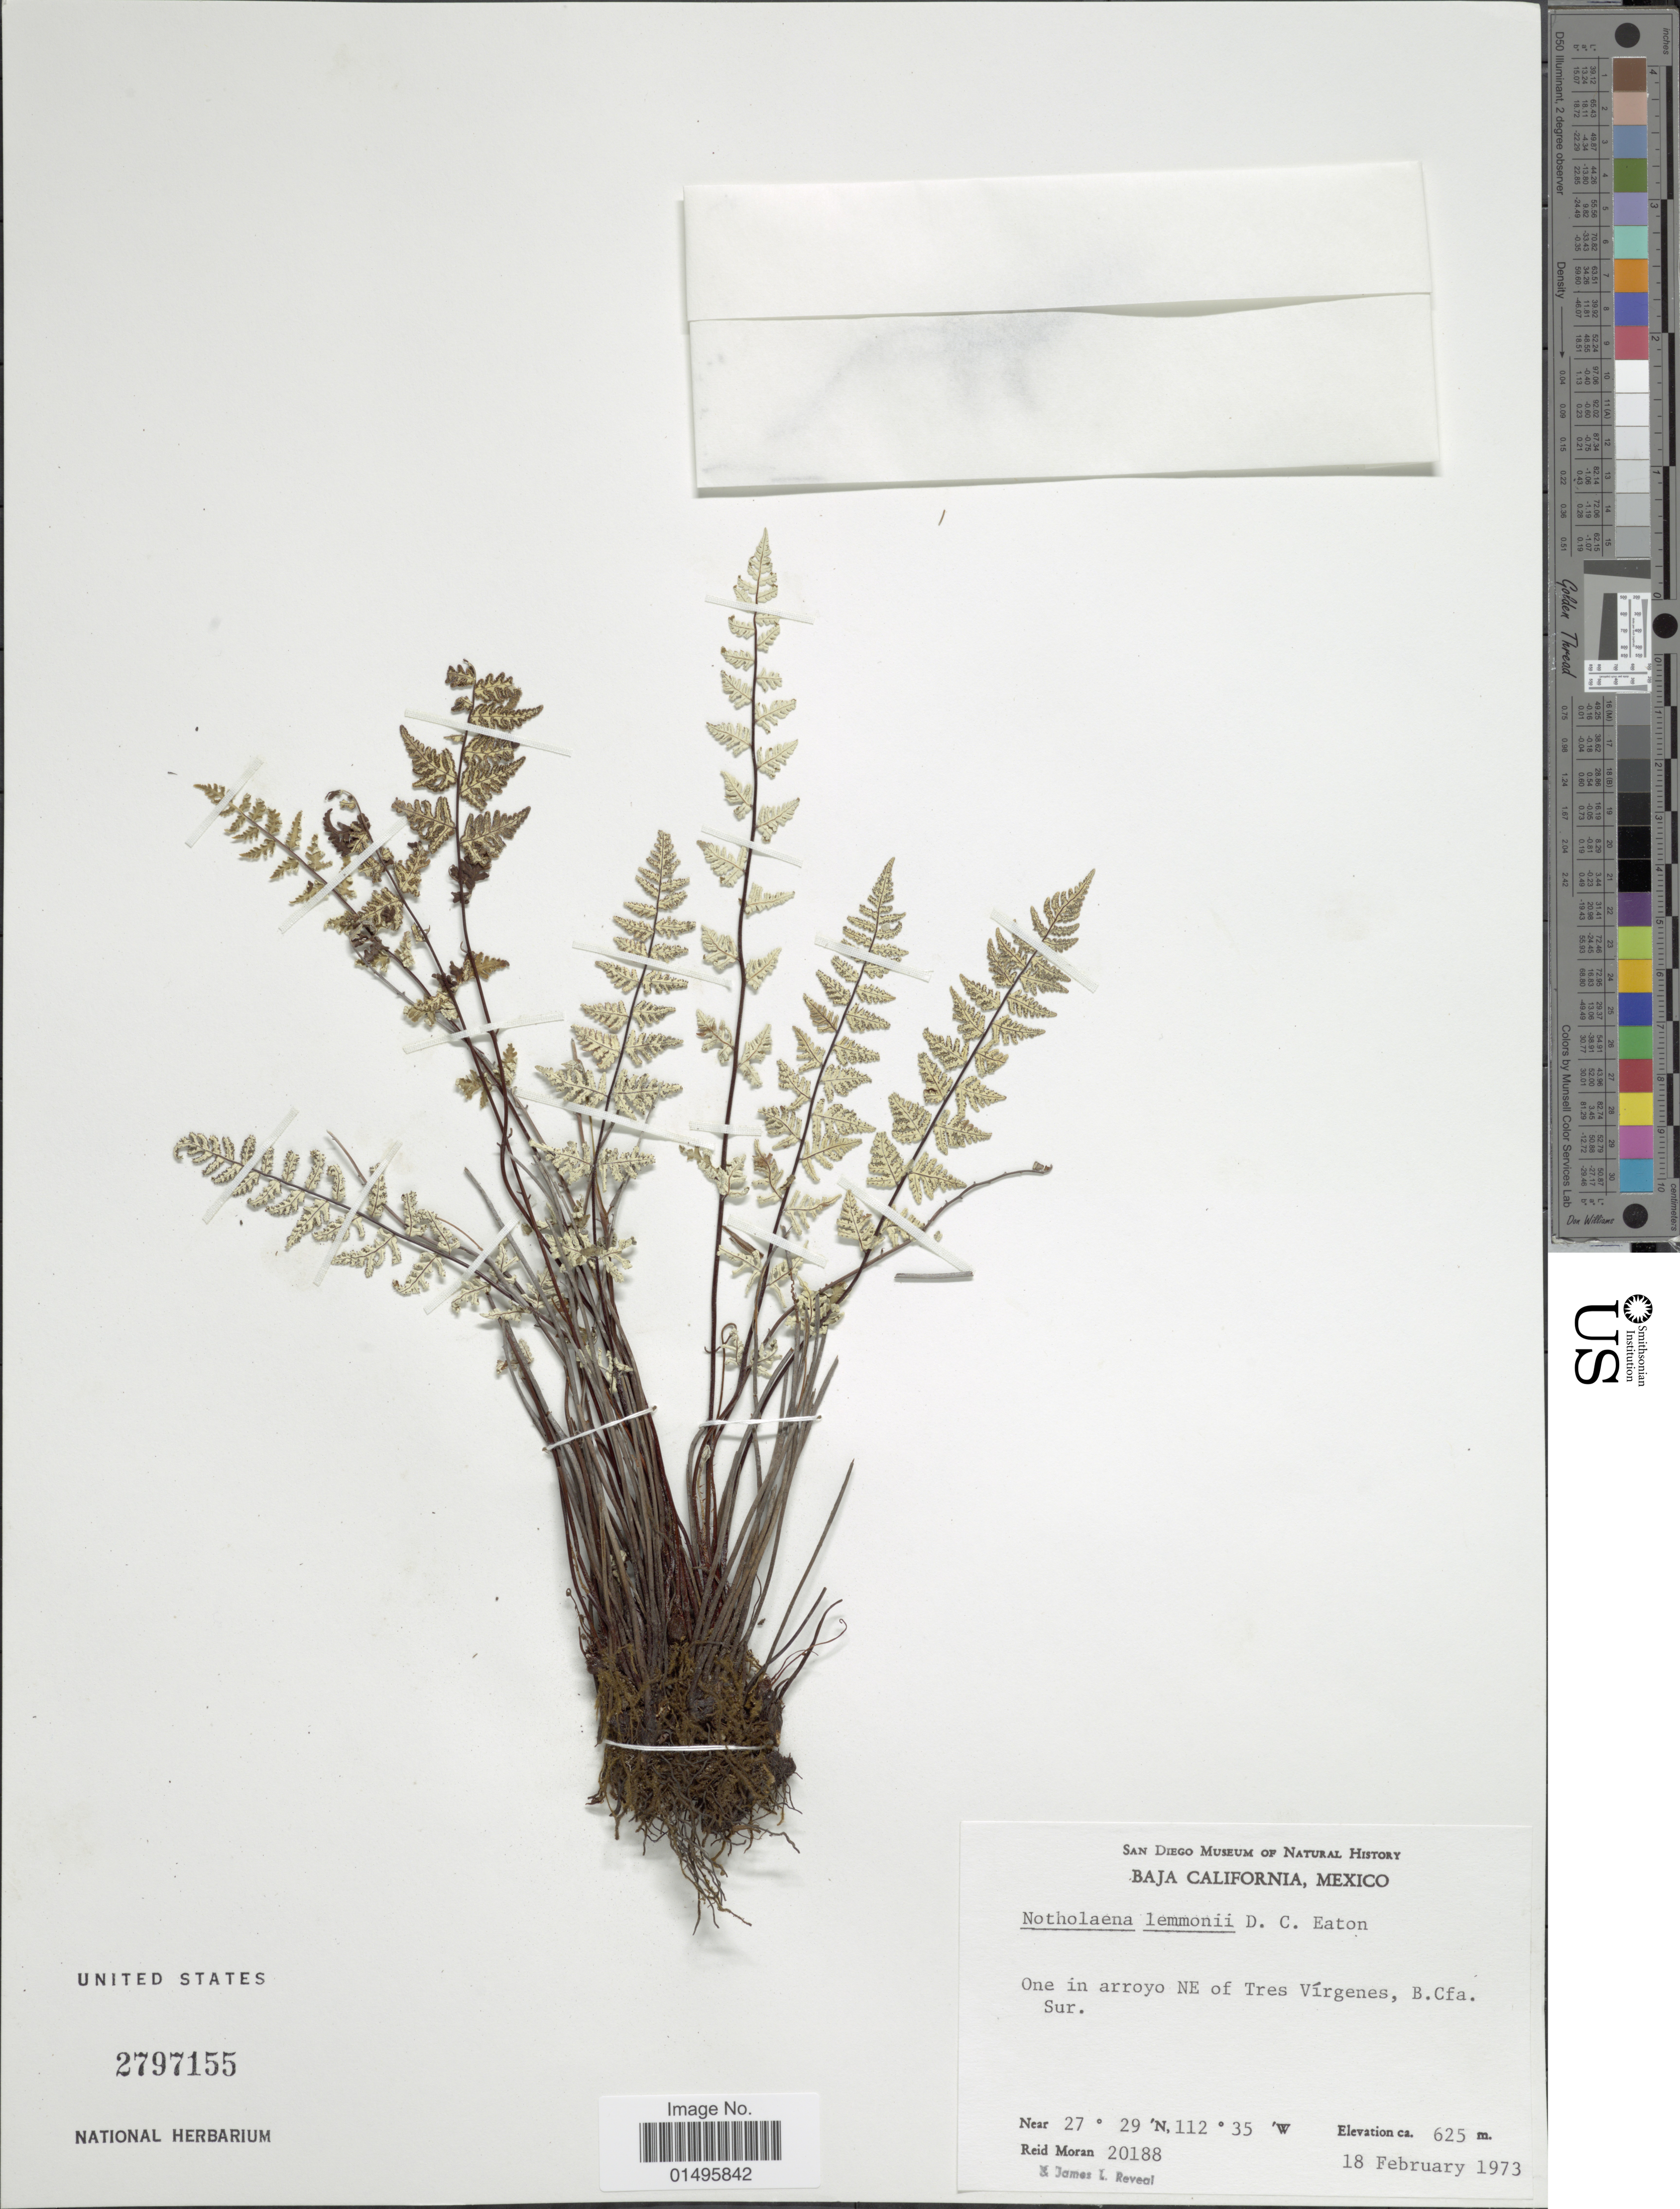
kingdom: Plantae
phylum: Tracheophyta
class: Polypodiopsida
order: Polypodiales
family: Pteridaceae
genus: Notholaena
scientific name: Notholaena lemmonii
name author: D.C. Eaton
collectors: R. V. Moran & J. L. Reveal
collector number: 20188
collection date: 1973-02-18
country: Mexico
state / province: Baja California Sur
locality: Mexico, One in arroyo NE of Tres Virgenes, B. Cfa.Sur.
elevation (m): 625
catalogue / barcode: US 2797155